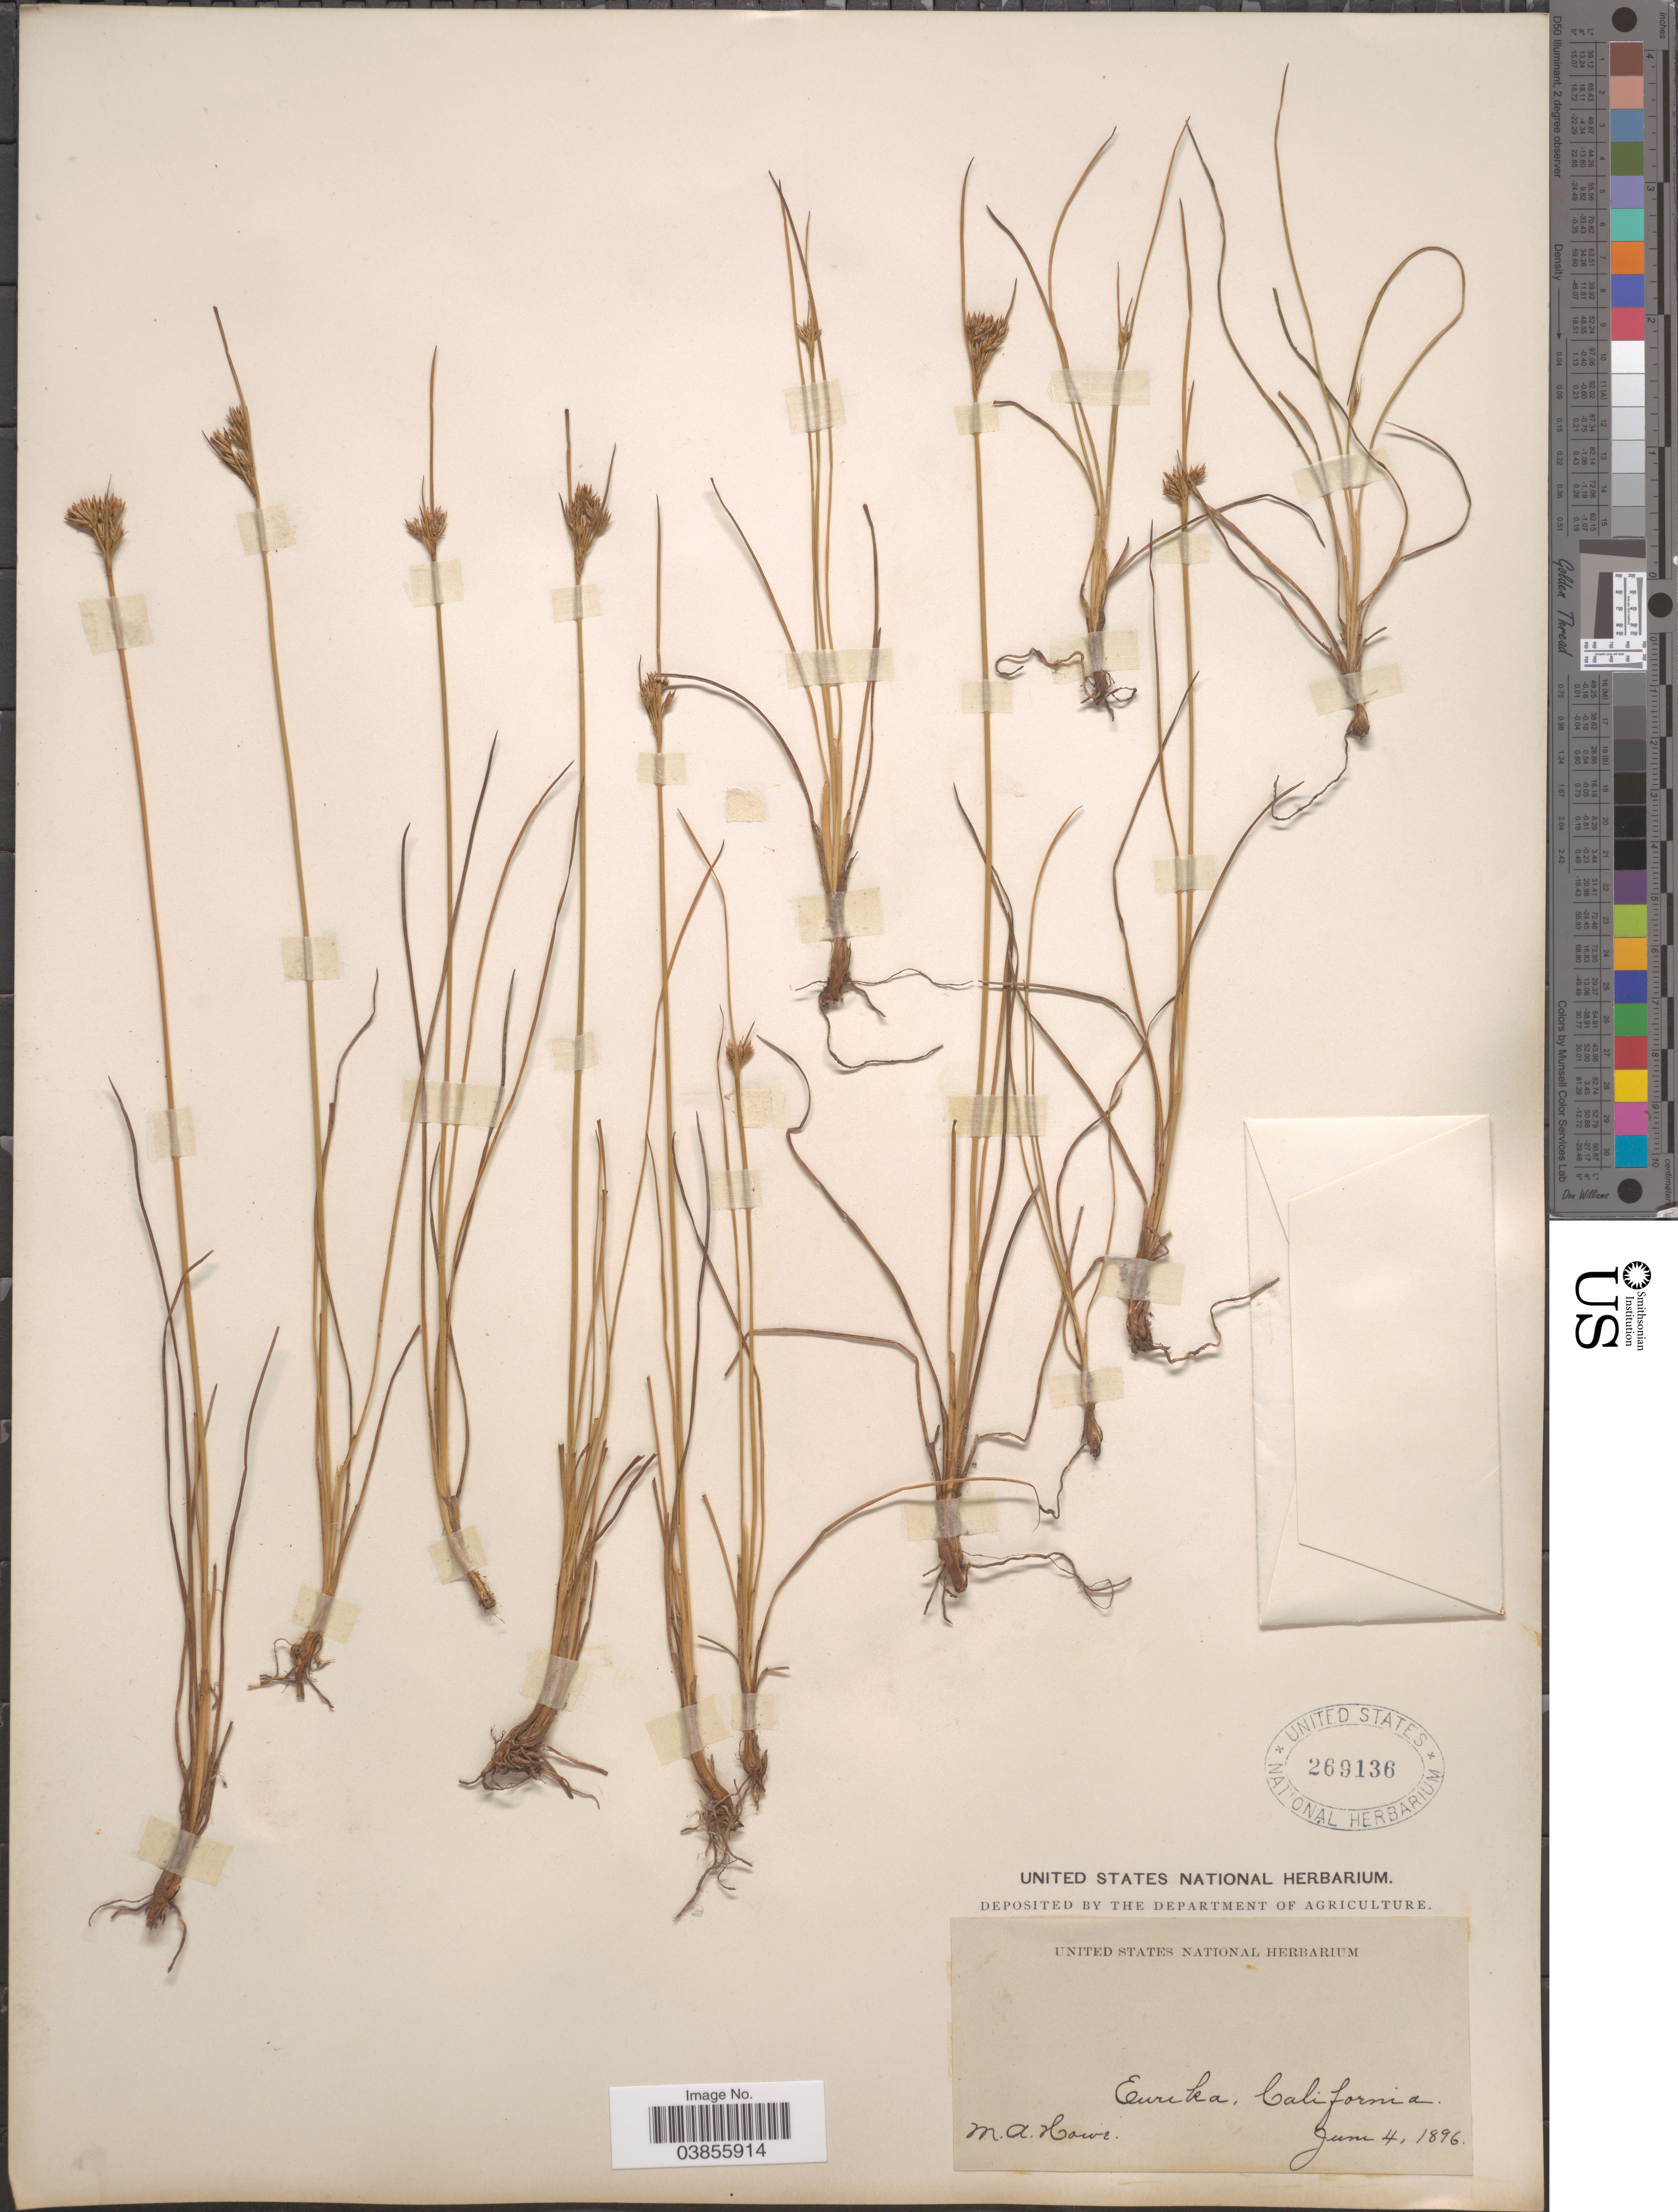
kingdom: Plantae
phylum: Tracheophyta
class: Liliopsida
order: Poales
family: Juncaceae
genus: Juncus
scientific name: Juncus occidentalis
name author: (Coville) Wiegand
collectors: M. A. Howe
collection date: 1896-06-04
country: United States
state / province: California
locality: Eureka.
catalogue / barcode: US 269136